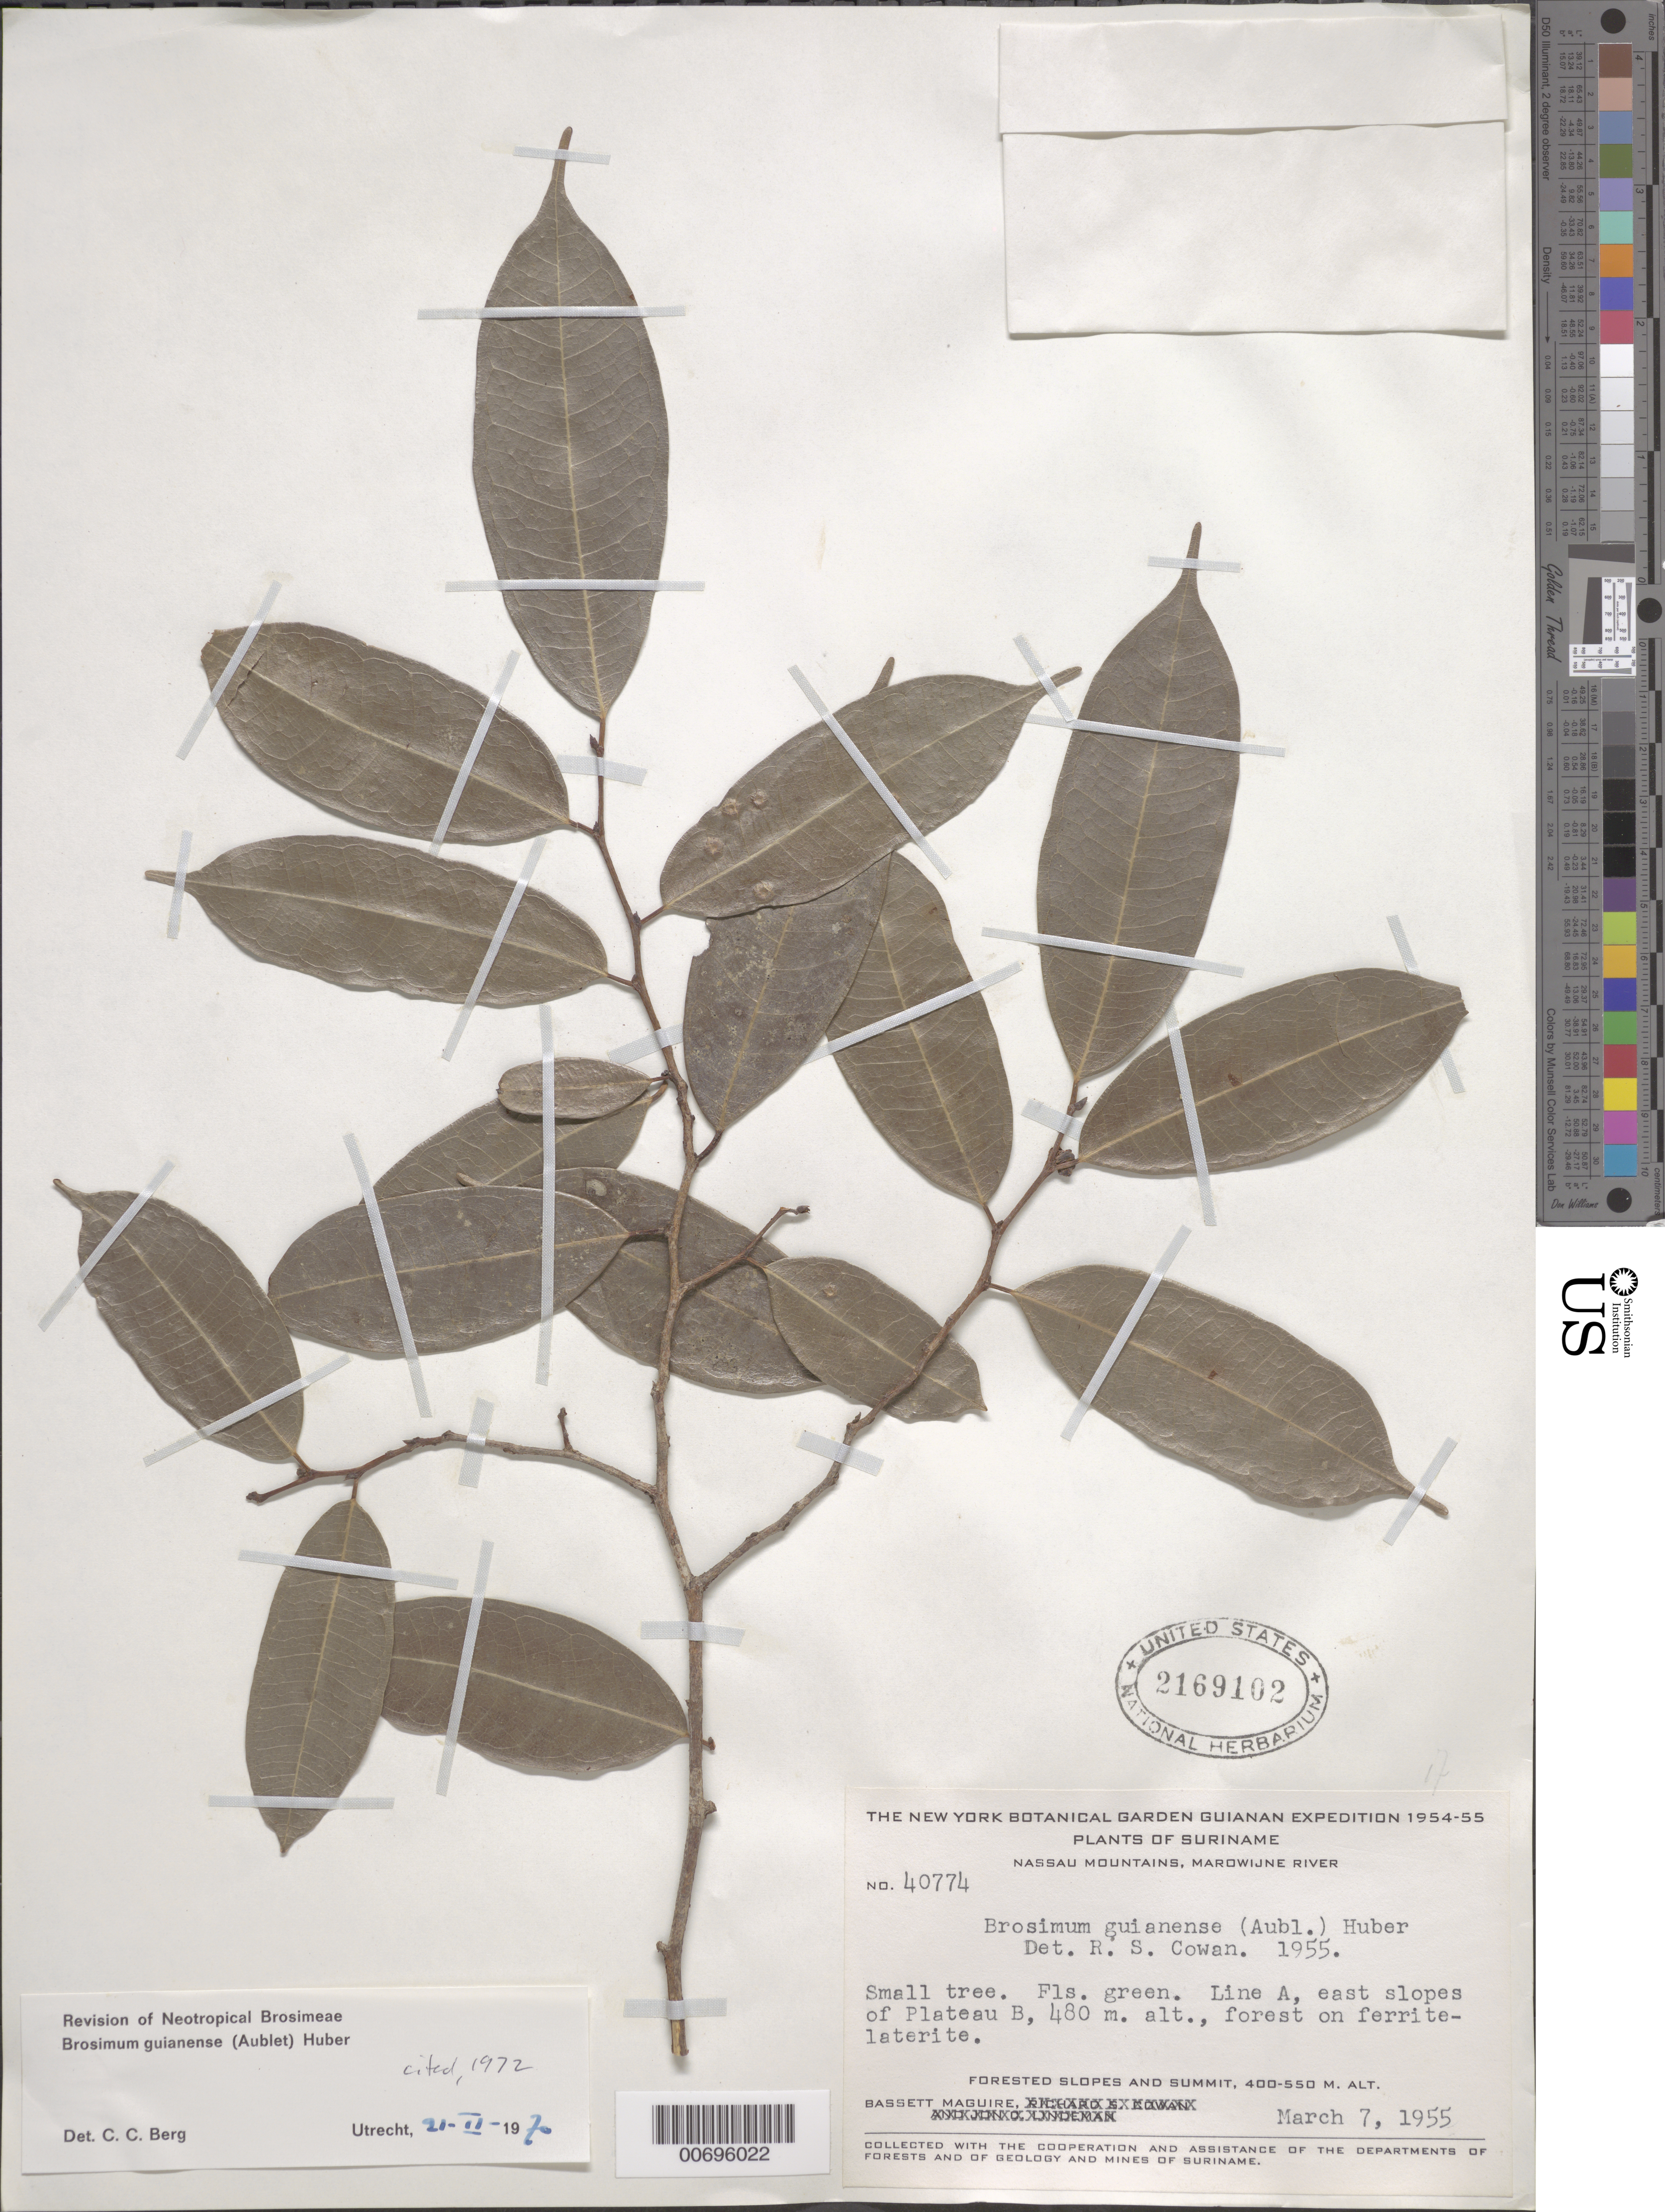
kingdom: Plantae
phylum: Tracheophyta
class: Magnoliopsida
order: Rosales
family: Moraceae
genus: Brosimum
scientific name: Brosimum guianense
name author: (Aubl.) Huber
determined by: Berg, C. C.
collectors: B. Maguire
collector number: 40774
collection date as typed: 7-Mar-55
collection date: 1955-03-07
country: Suriname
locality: Nassau Mts., Marowijne R., Plateau B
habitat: Forest on ferrite-laterite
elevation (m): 480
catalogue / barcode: US 2169102